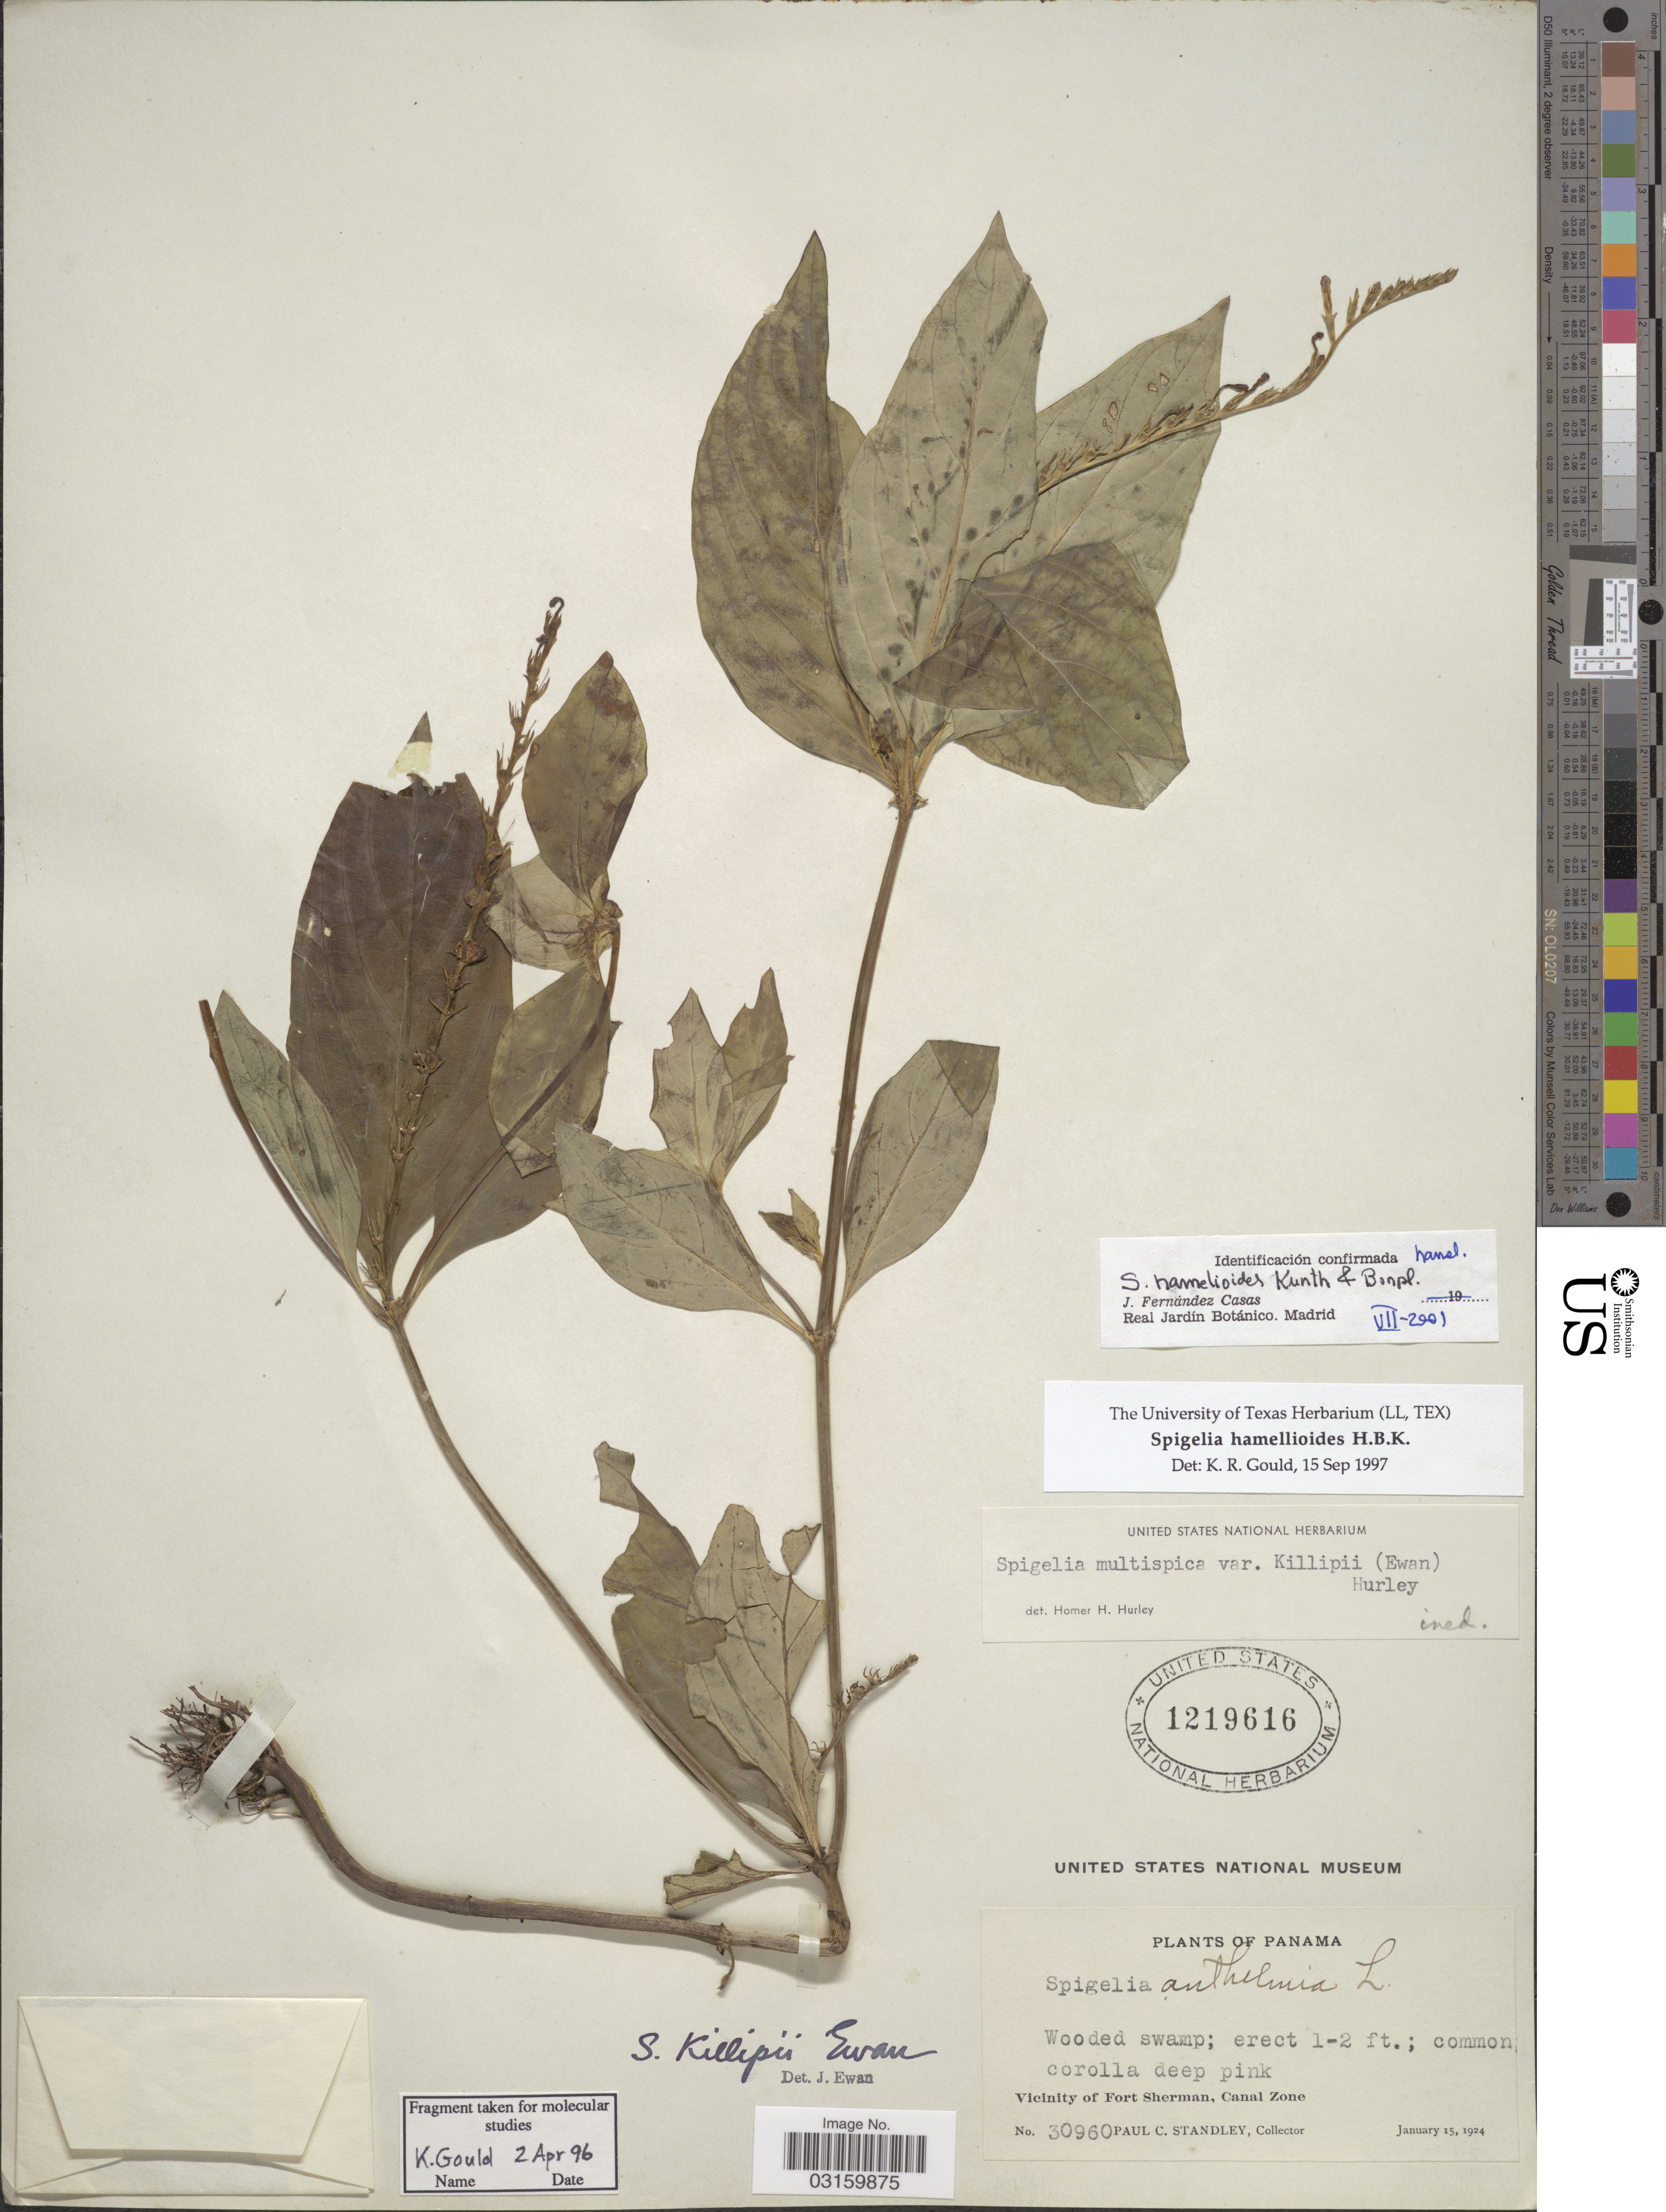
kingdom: Plantae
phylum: Tracheophyta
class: Magnoliopsida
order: Gentianales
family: Loganiaceae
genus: Spigelia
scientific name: Spigelia hamelioides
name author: Kunth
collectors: P. C. Standley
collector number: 30960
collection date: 1924-01-15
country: Panama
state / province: Colón / Panamá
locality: Vicinity of Fort Sherman, Canal Zone.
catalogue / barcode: US 1219616